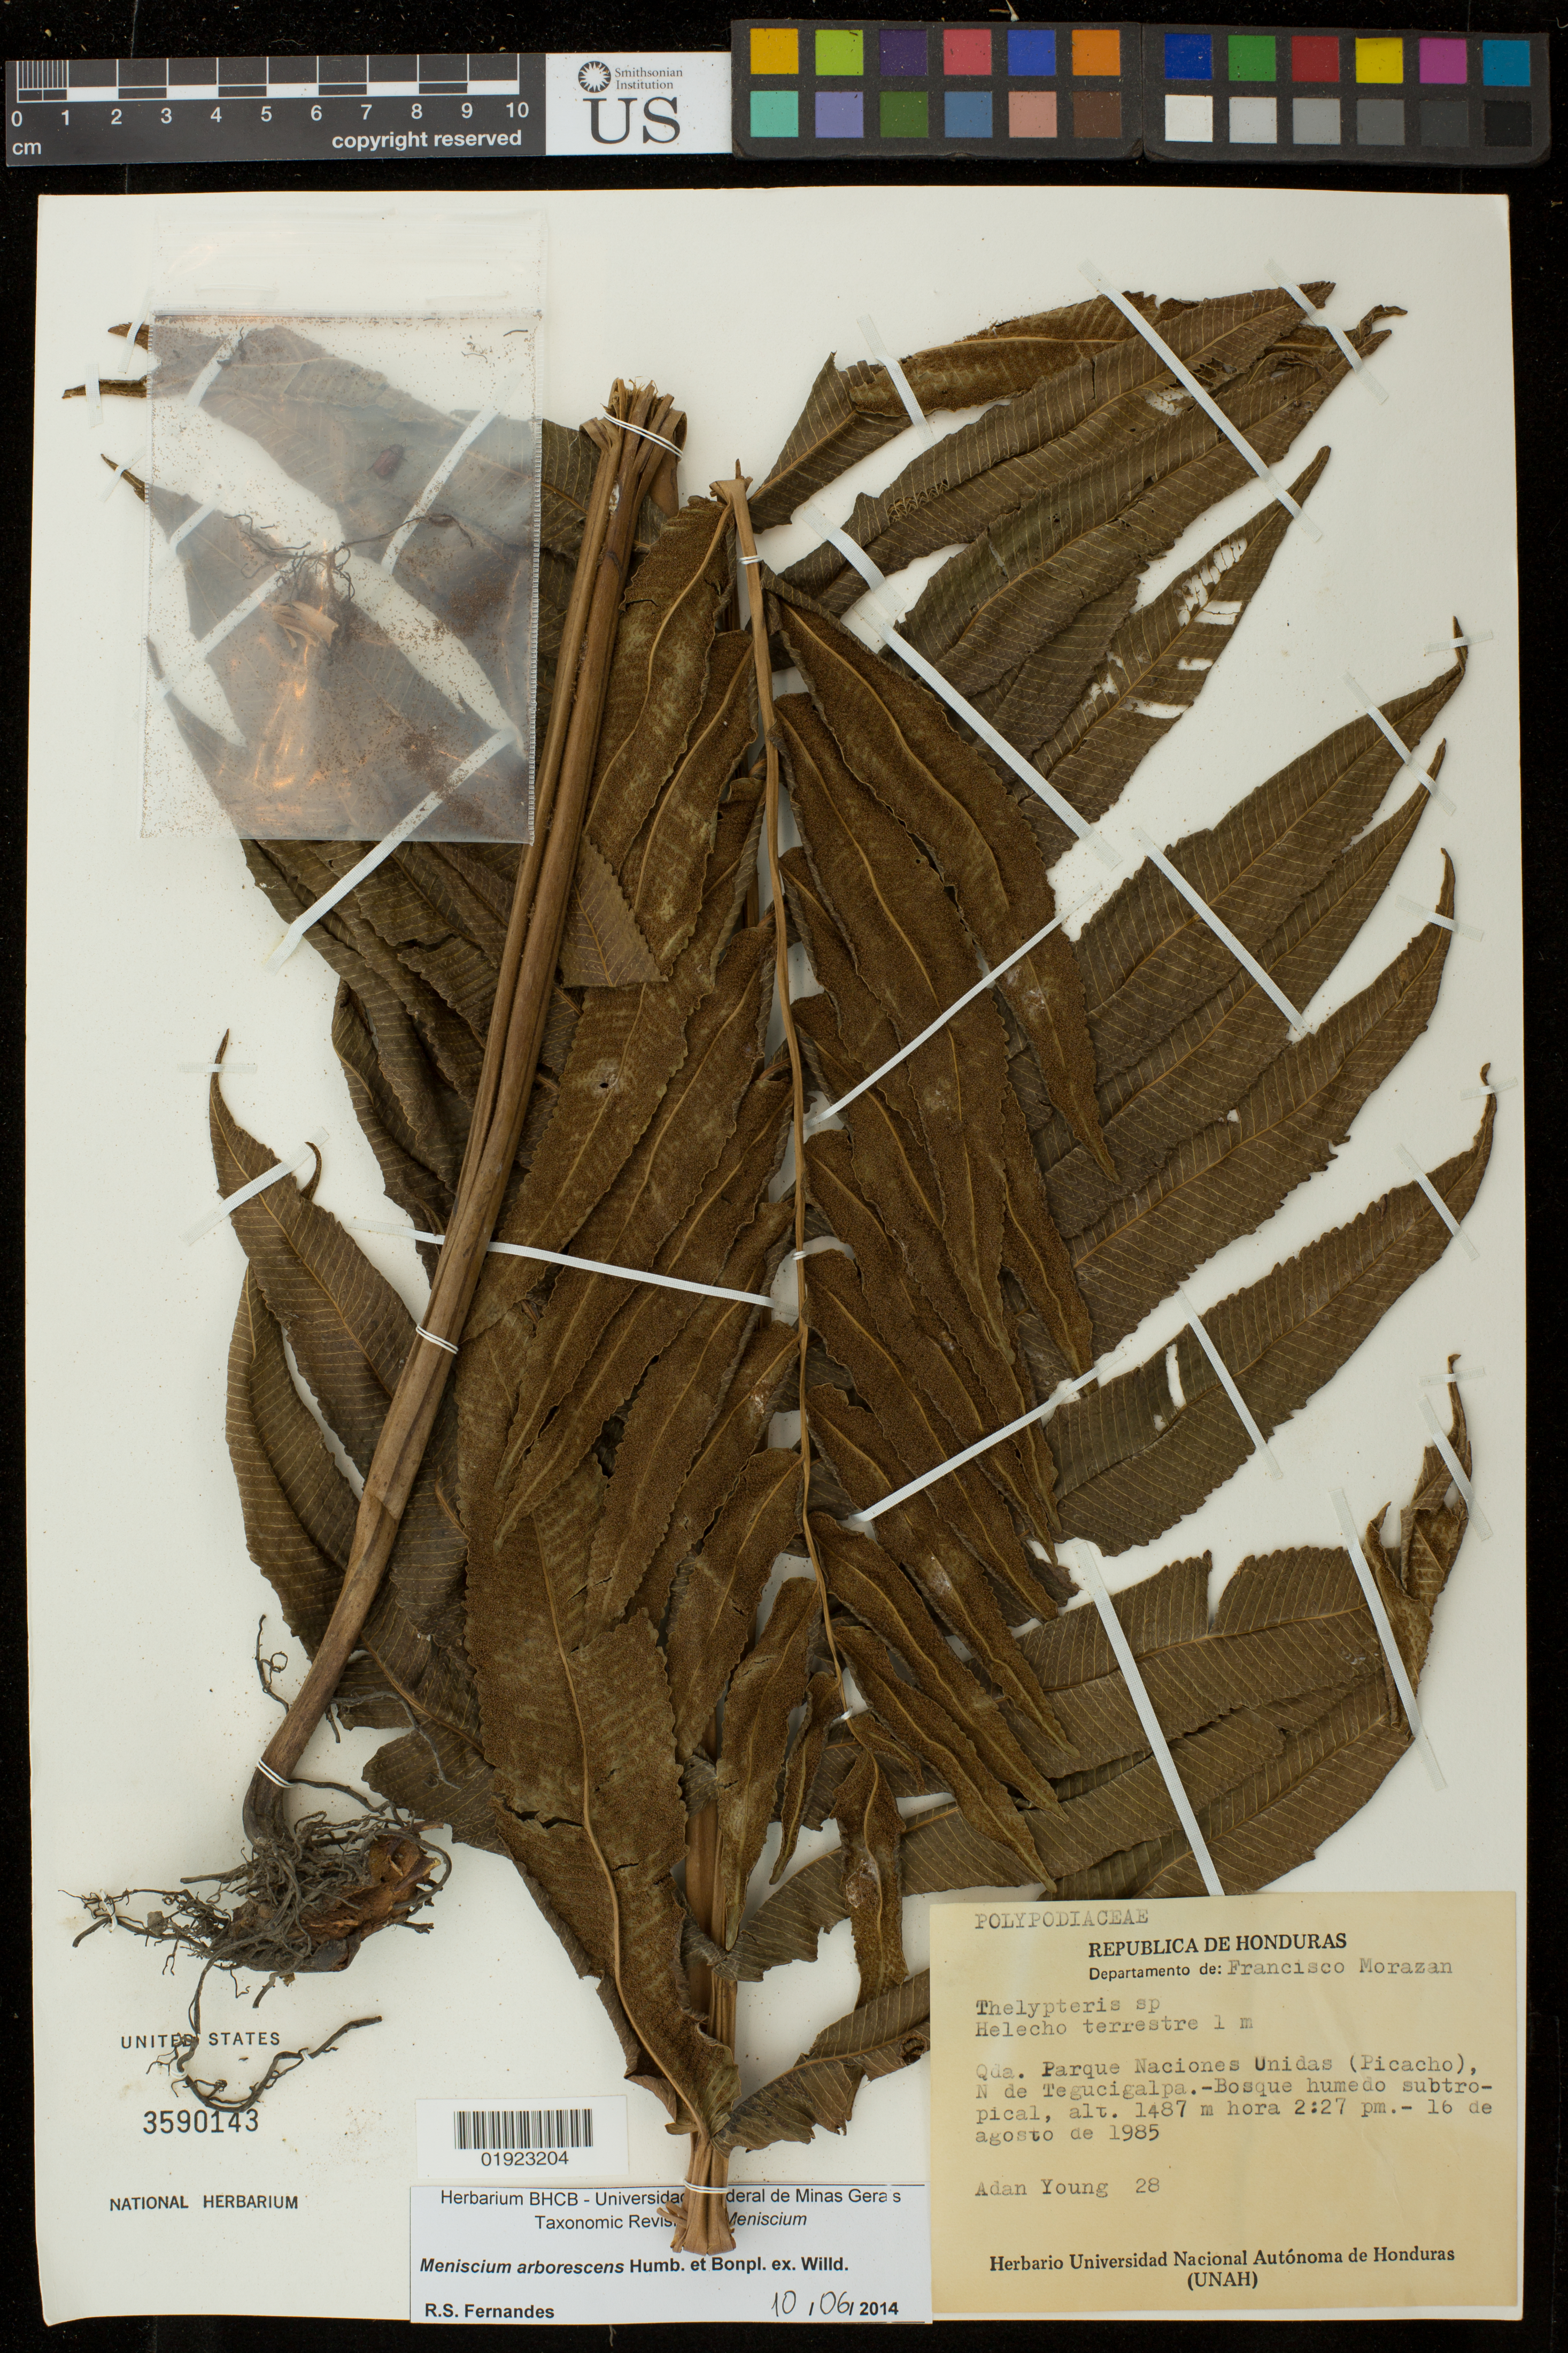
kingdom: Plantae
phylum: Tracheophyta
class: Polypodiopsida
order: Polypodiales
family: Thelypteridaceae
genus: Meniscium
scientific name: Meniscium arborescens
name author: Humb. & Bonpl. ex Willd.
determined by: Fernandes, R. S.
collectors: A. Young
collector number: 28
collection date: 1985-08-16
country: Honduras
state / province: Fco. Morazán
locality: Qda. Parque Naciones Unidas (Picacho), N de Tegucigalpa.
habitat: Bosque humedo subtropical.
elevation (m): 1487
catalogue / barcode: US 3590143